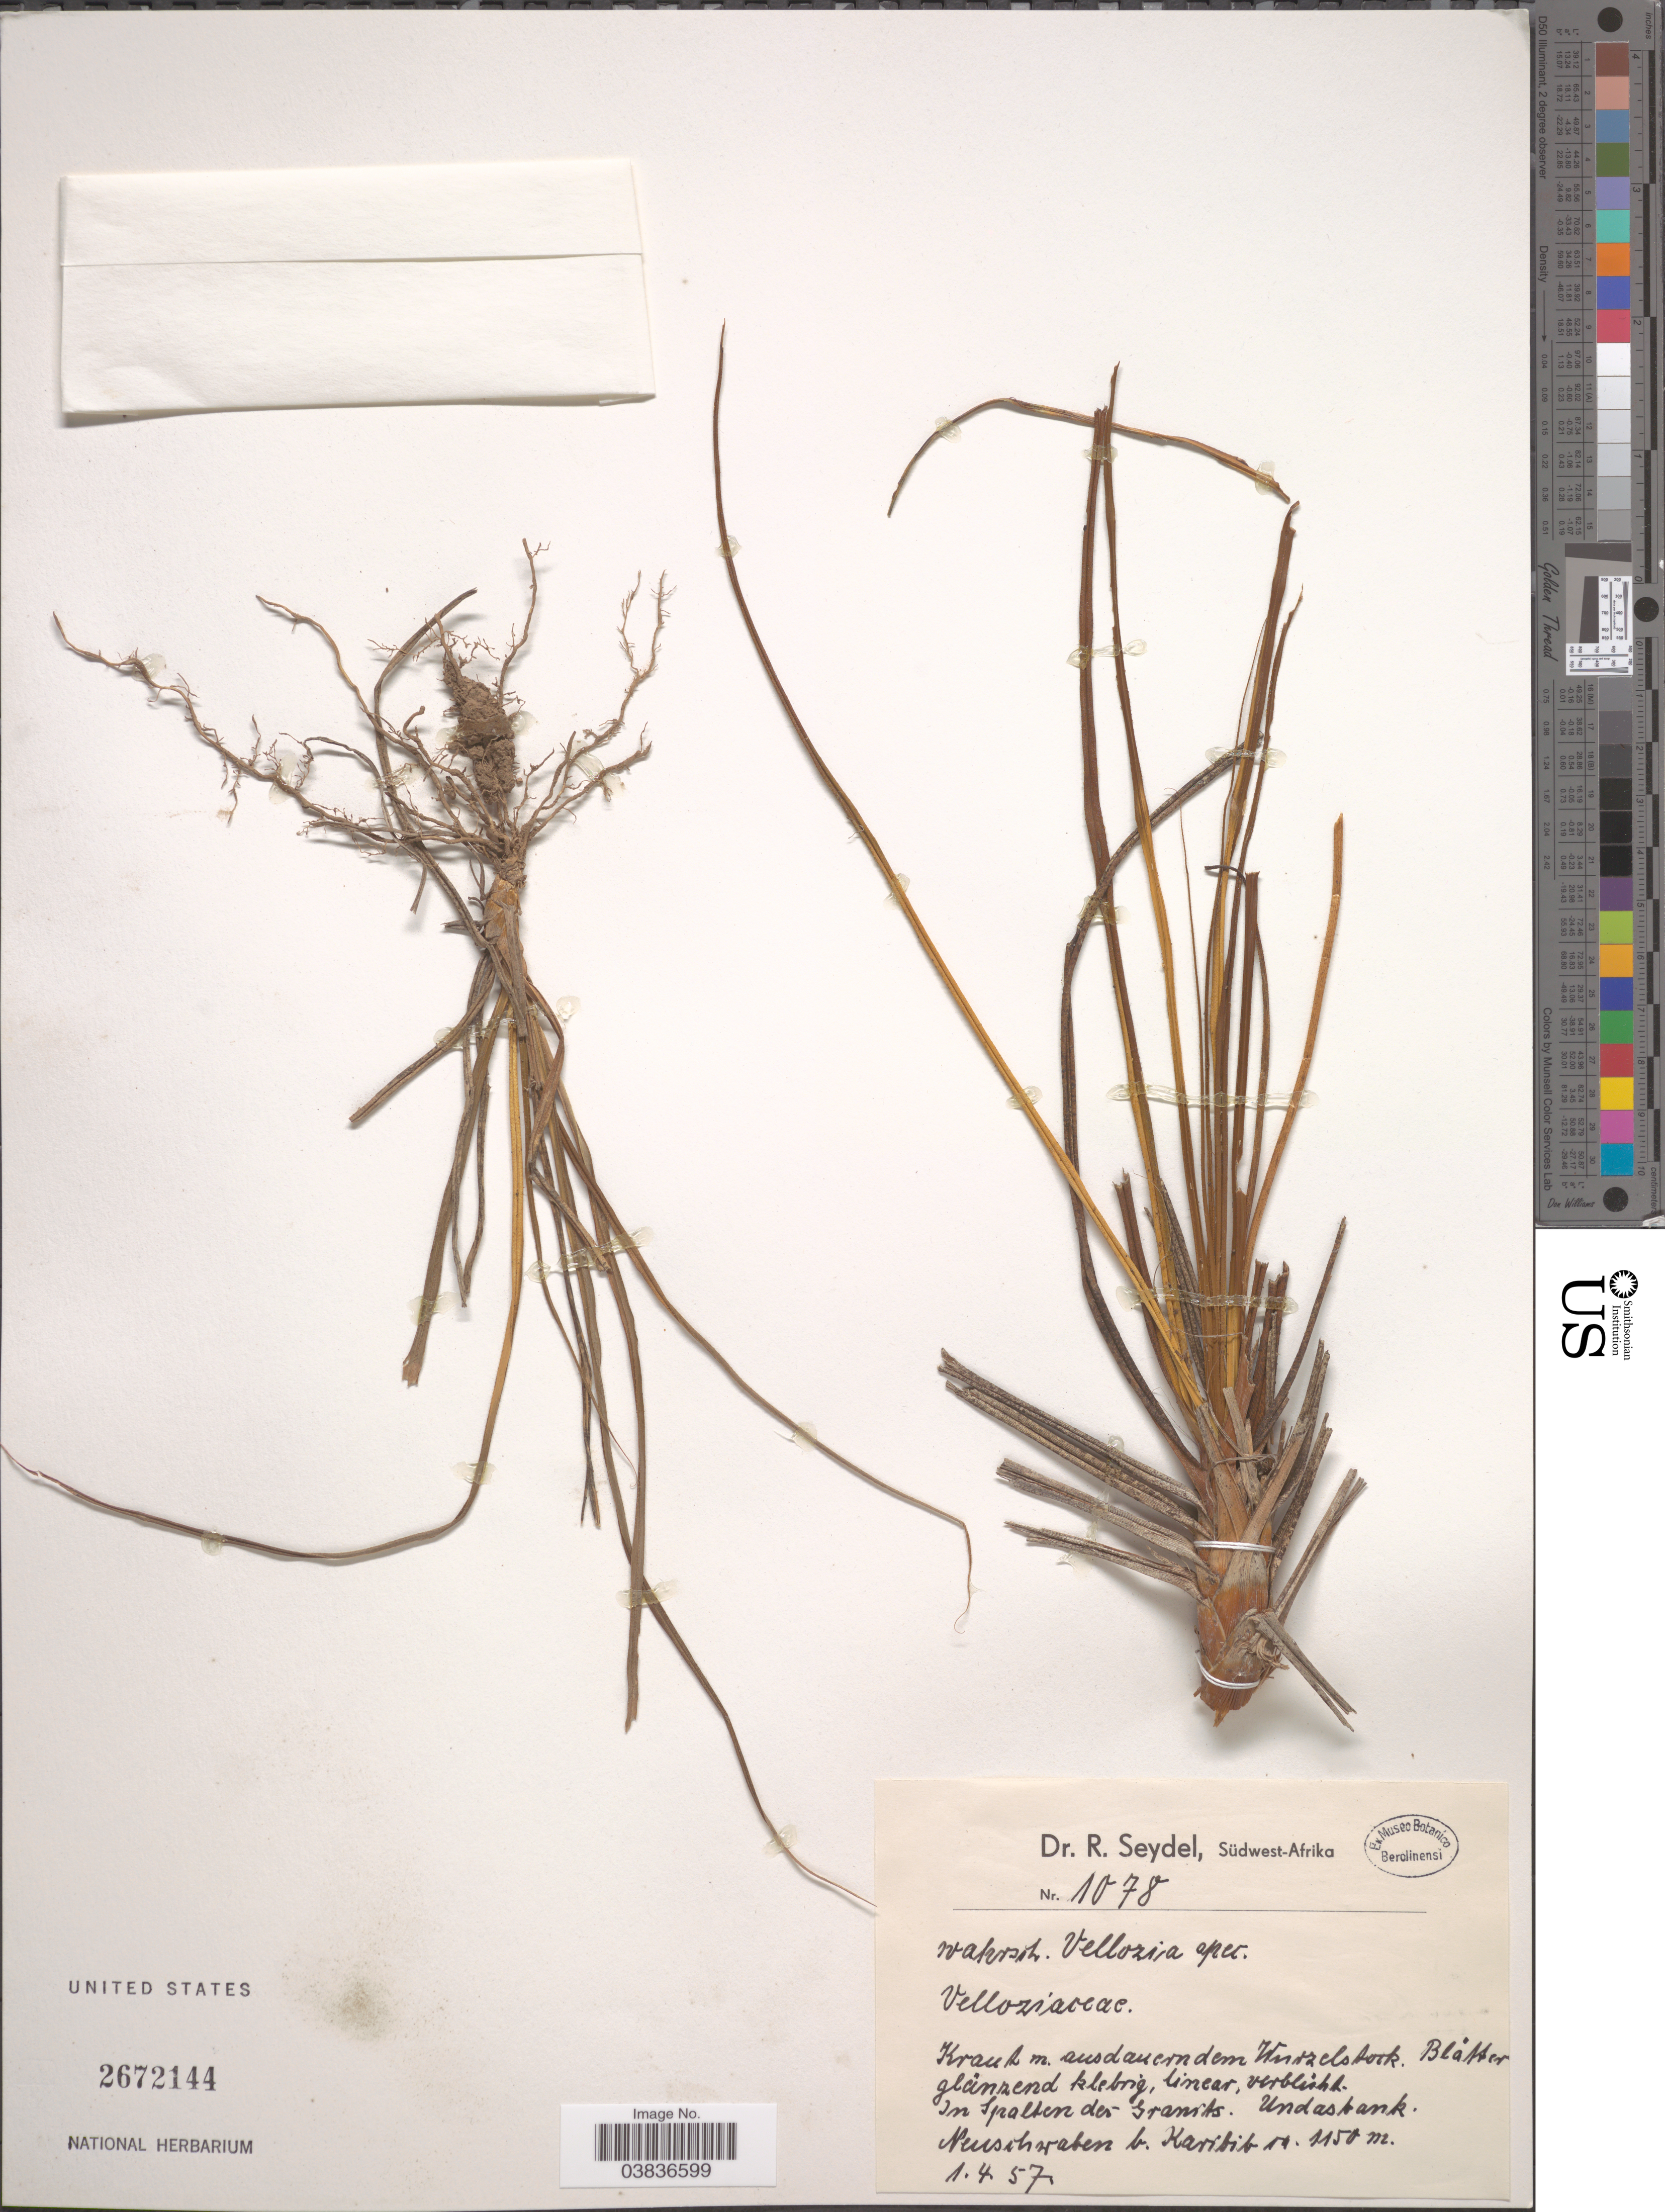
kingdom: Plantae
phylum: Tracheophyta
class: Liliopsida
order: Pandanales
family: Velloziaceae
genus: Xerophyta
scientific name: Xerophyta sp.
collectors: R. Seydel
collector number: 1078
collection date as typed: Transcribed d/m/y: 1/4/57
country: Namibia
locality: Südwest-Afrika. Undasbank. Neuschwaben b. Karibib.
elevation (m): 1150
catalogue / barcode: US 2672144